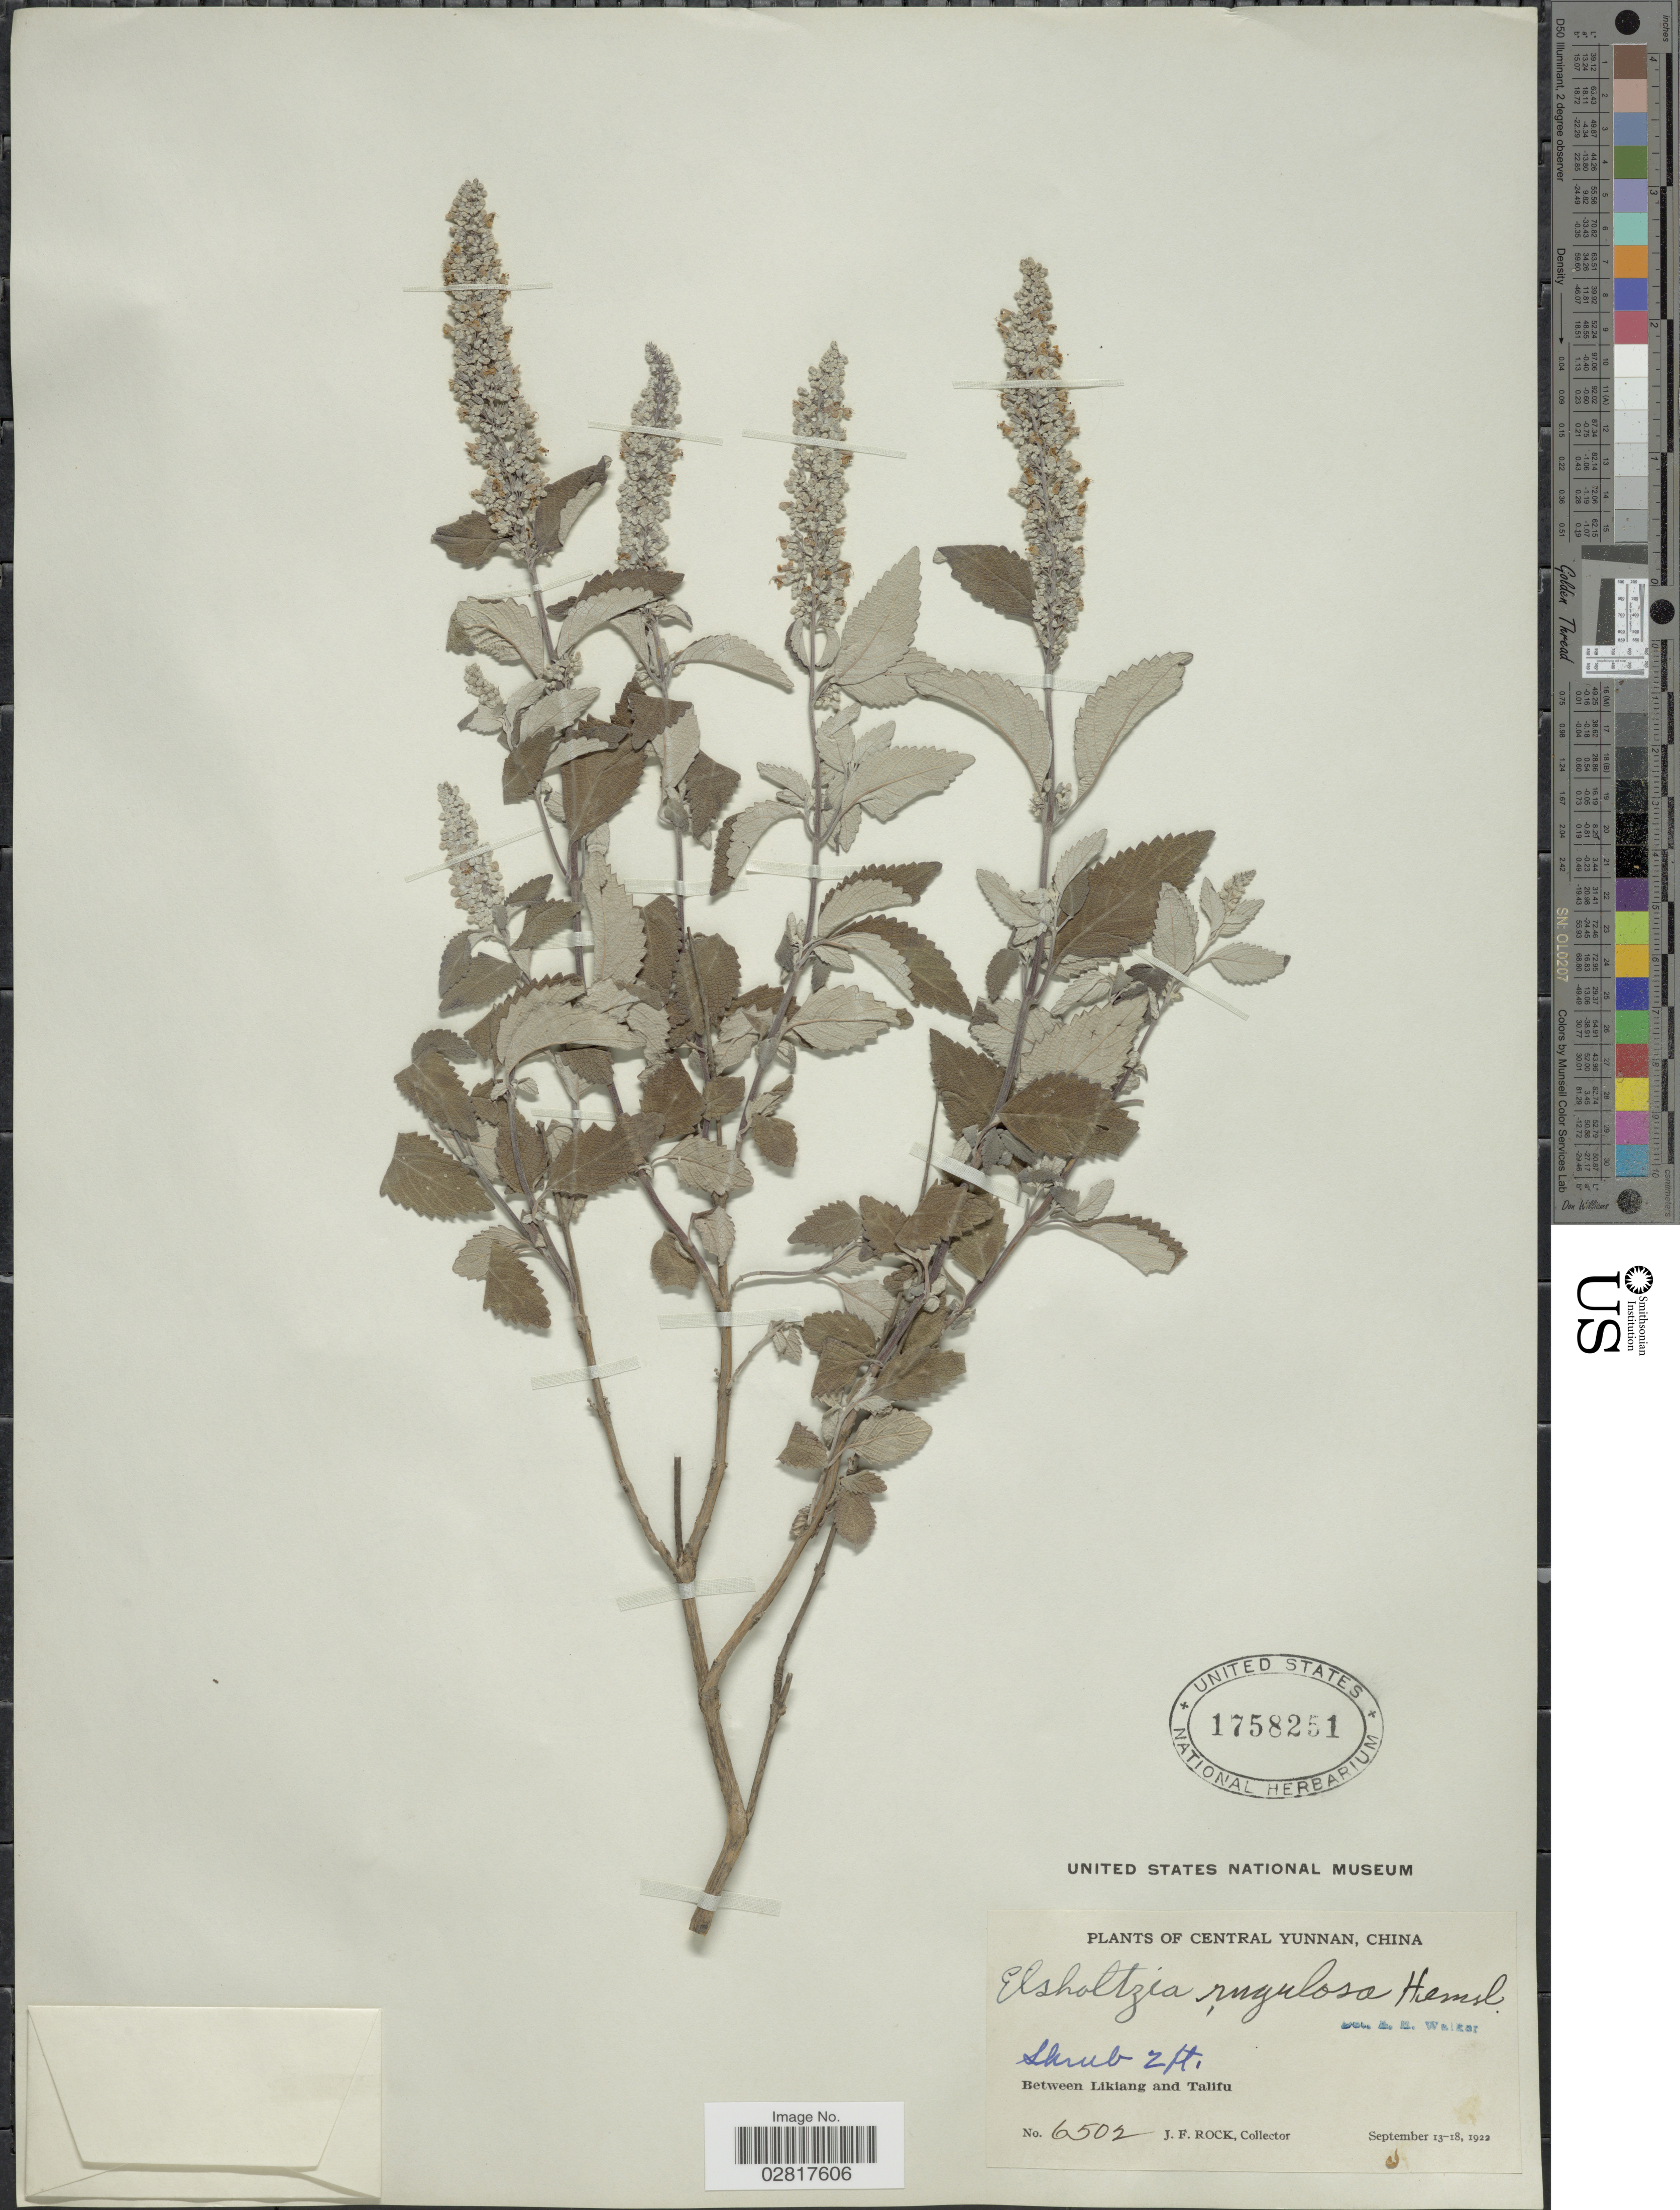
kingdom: Plantae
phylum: Tracheophyta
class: Magnoliopsida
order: Lamiales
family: Lamiaceae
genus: Elsholtzia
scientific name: Elsholtzia rugulosa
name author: Hemsl.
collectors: J. Rock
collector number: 6502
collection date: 1922-09-13/1922-09-18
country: China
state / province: Yunnan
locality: Central Yunnan, Between Likiang and Talifu.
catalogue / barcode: US 1758251